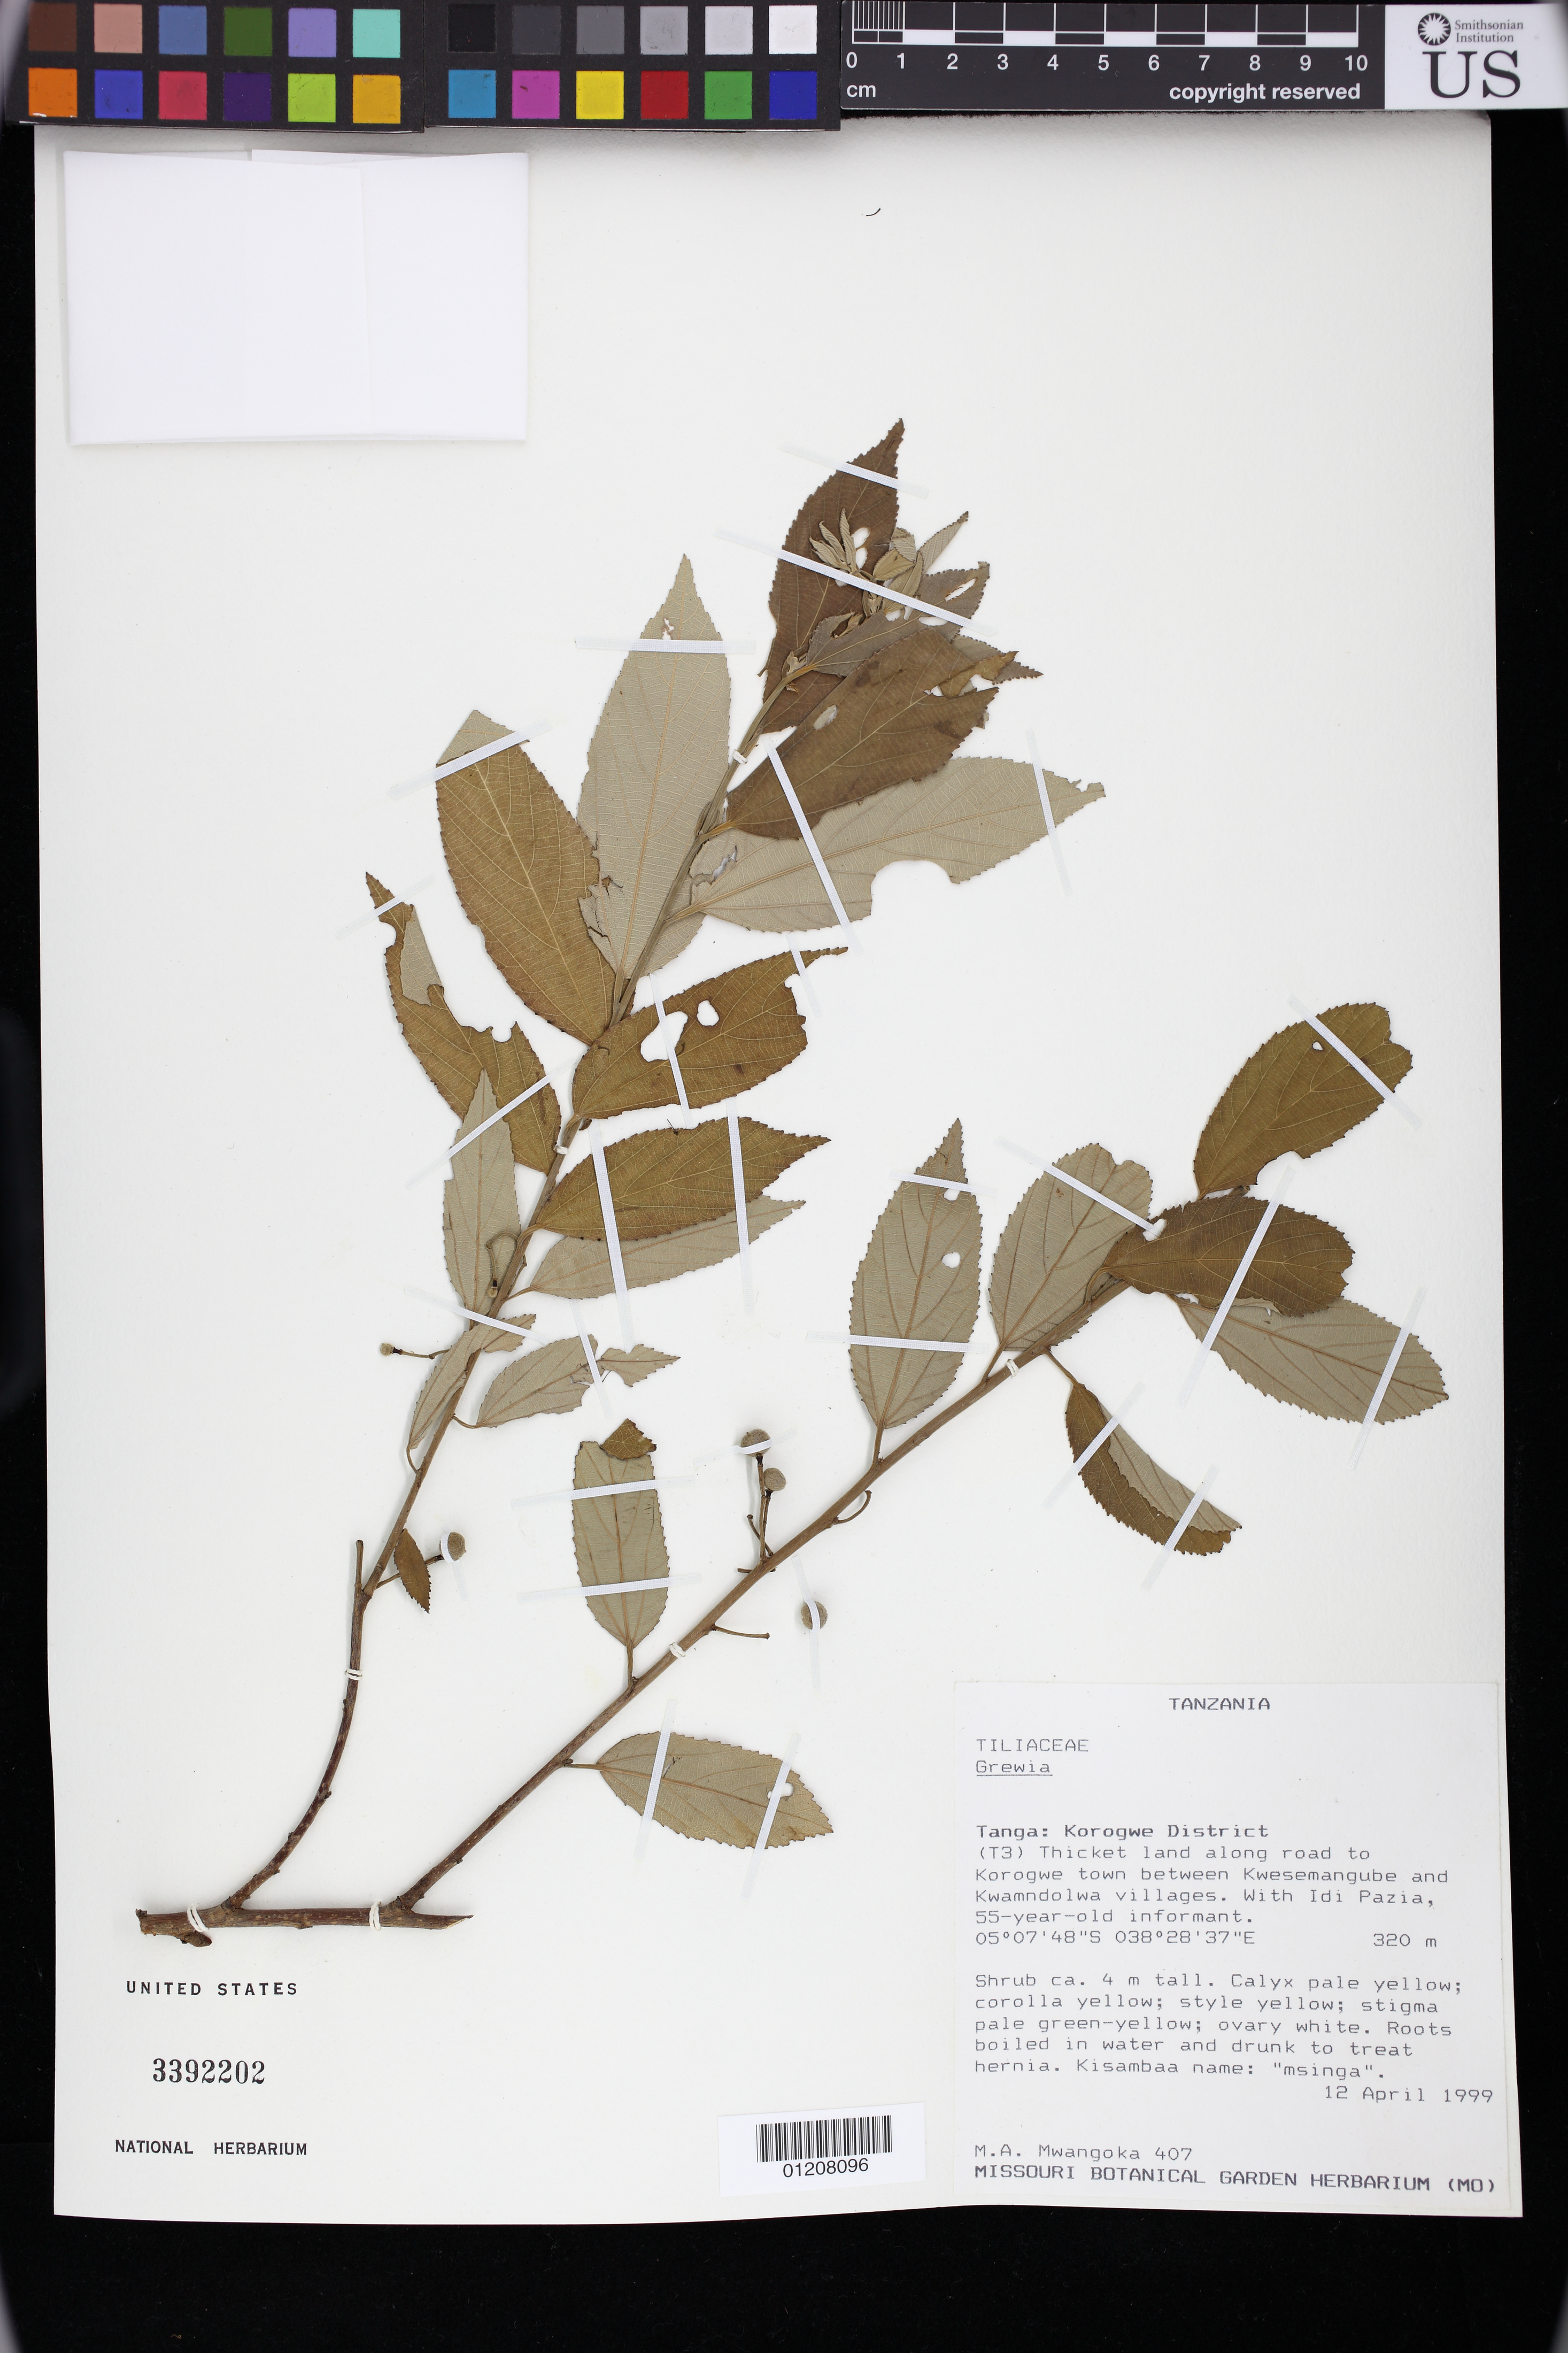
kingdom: Plantae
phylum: Tracheophyta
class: Magnoliopsida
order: Malvales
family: Malvaceae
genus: Grewia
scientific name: Grewia sp.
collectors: M. A. Mwangoka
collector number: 407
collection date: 1999-04-12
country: Tanzania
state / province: Tanga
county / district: Korogwe District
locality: (T3) Thicket land along road to Korogwe town between Kwesemangube and Kwamndolwa villages. with Idi Pazia, 55-year informant.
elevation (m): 320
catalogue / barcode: US 3392202